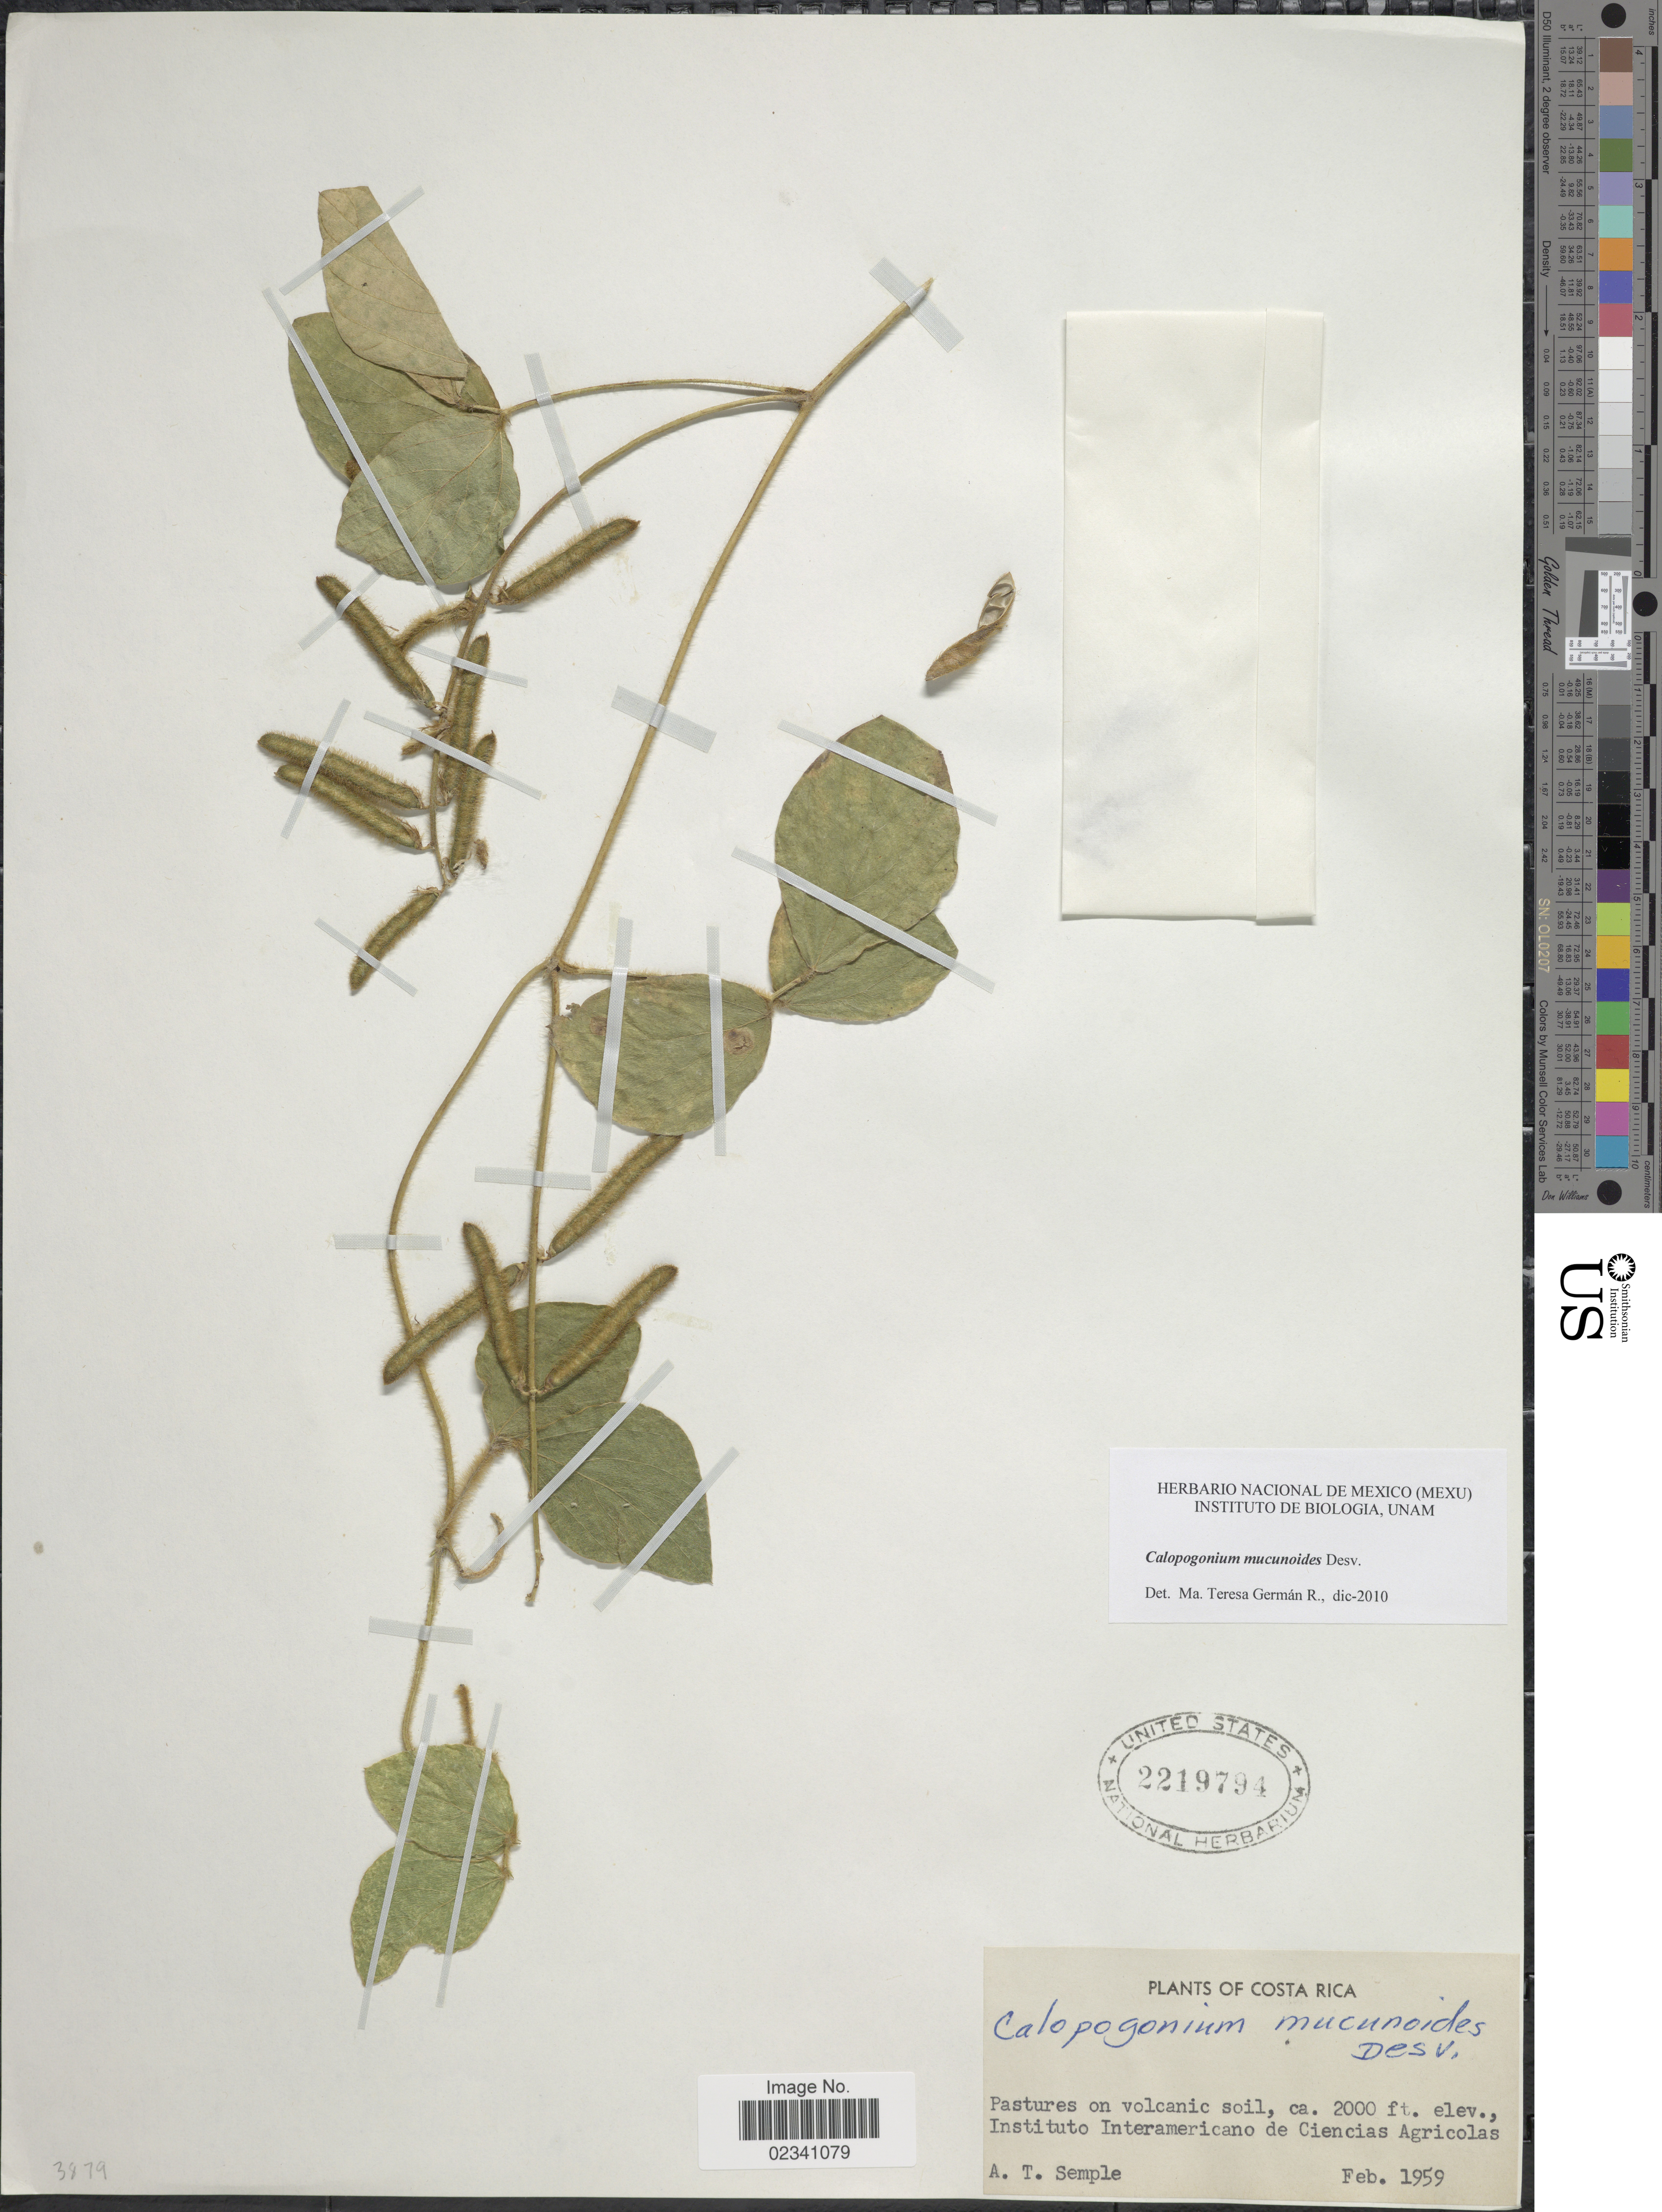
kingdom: Plantae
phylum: Tracheophyta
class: Magnoliopsida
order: Fabales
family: Fabaceae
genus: Calopogonium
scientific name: Calopogonium mucunoides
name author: Desv.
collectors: A. Semple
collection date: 1959-02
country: Costa Rica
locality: Costa Rica. Pastures on volcanic soil. Instituto Interamericano de Ciencias Agricolas.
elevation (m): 610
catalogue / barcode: US 2219794